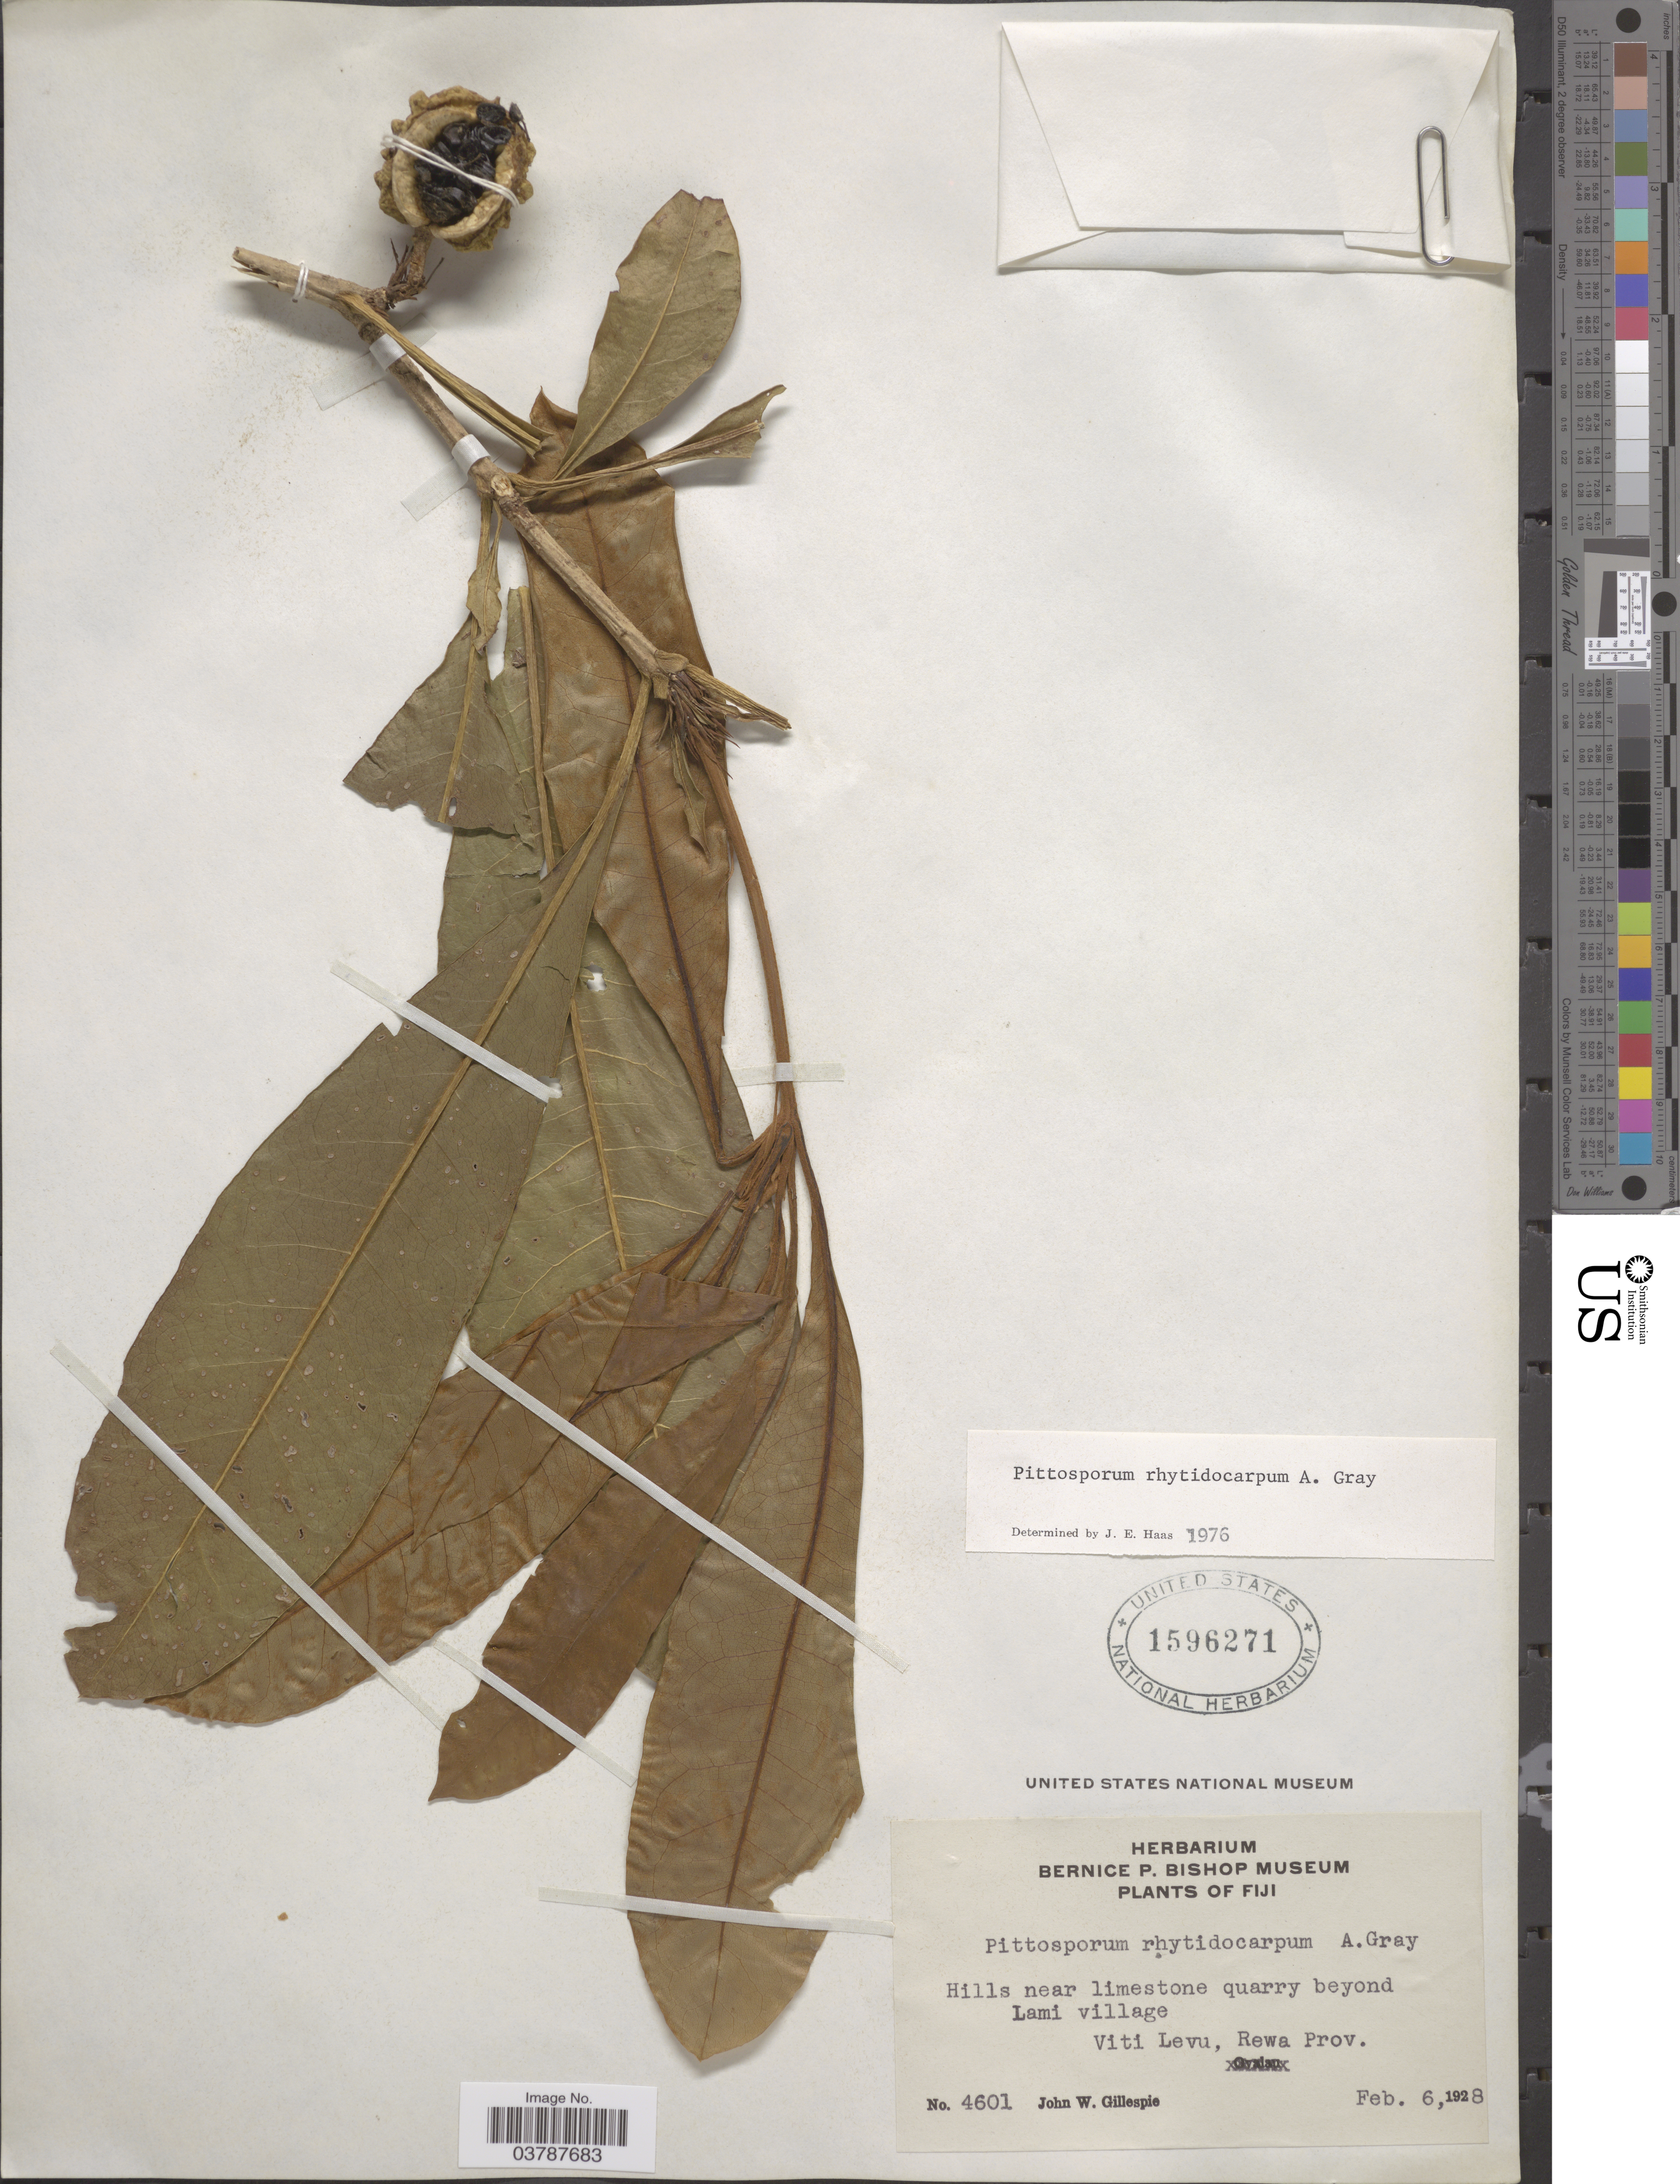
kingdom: Plantae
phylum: Tracheophyta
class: Magnoliopsida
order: Apiales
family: Pittosporaceae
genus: Pittosporum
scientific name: Pittosporum rhytidocarpum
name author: A. Gray in Wilkes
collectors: J. W. Gillespie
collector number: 4601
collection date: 1928-02-06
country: Fiji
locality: Hills near limestone quarry beyond Lami village. Viti Levu, Rewa Prov.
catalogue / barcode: US 1596271